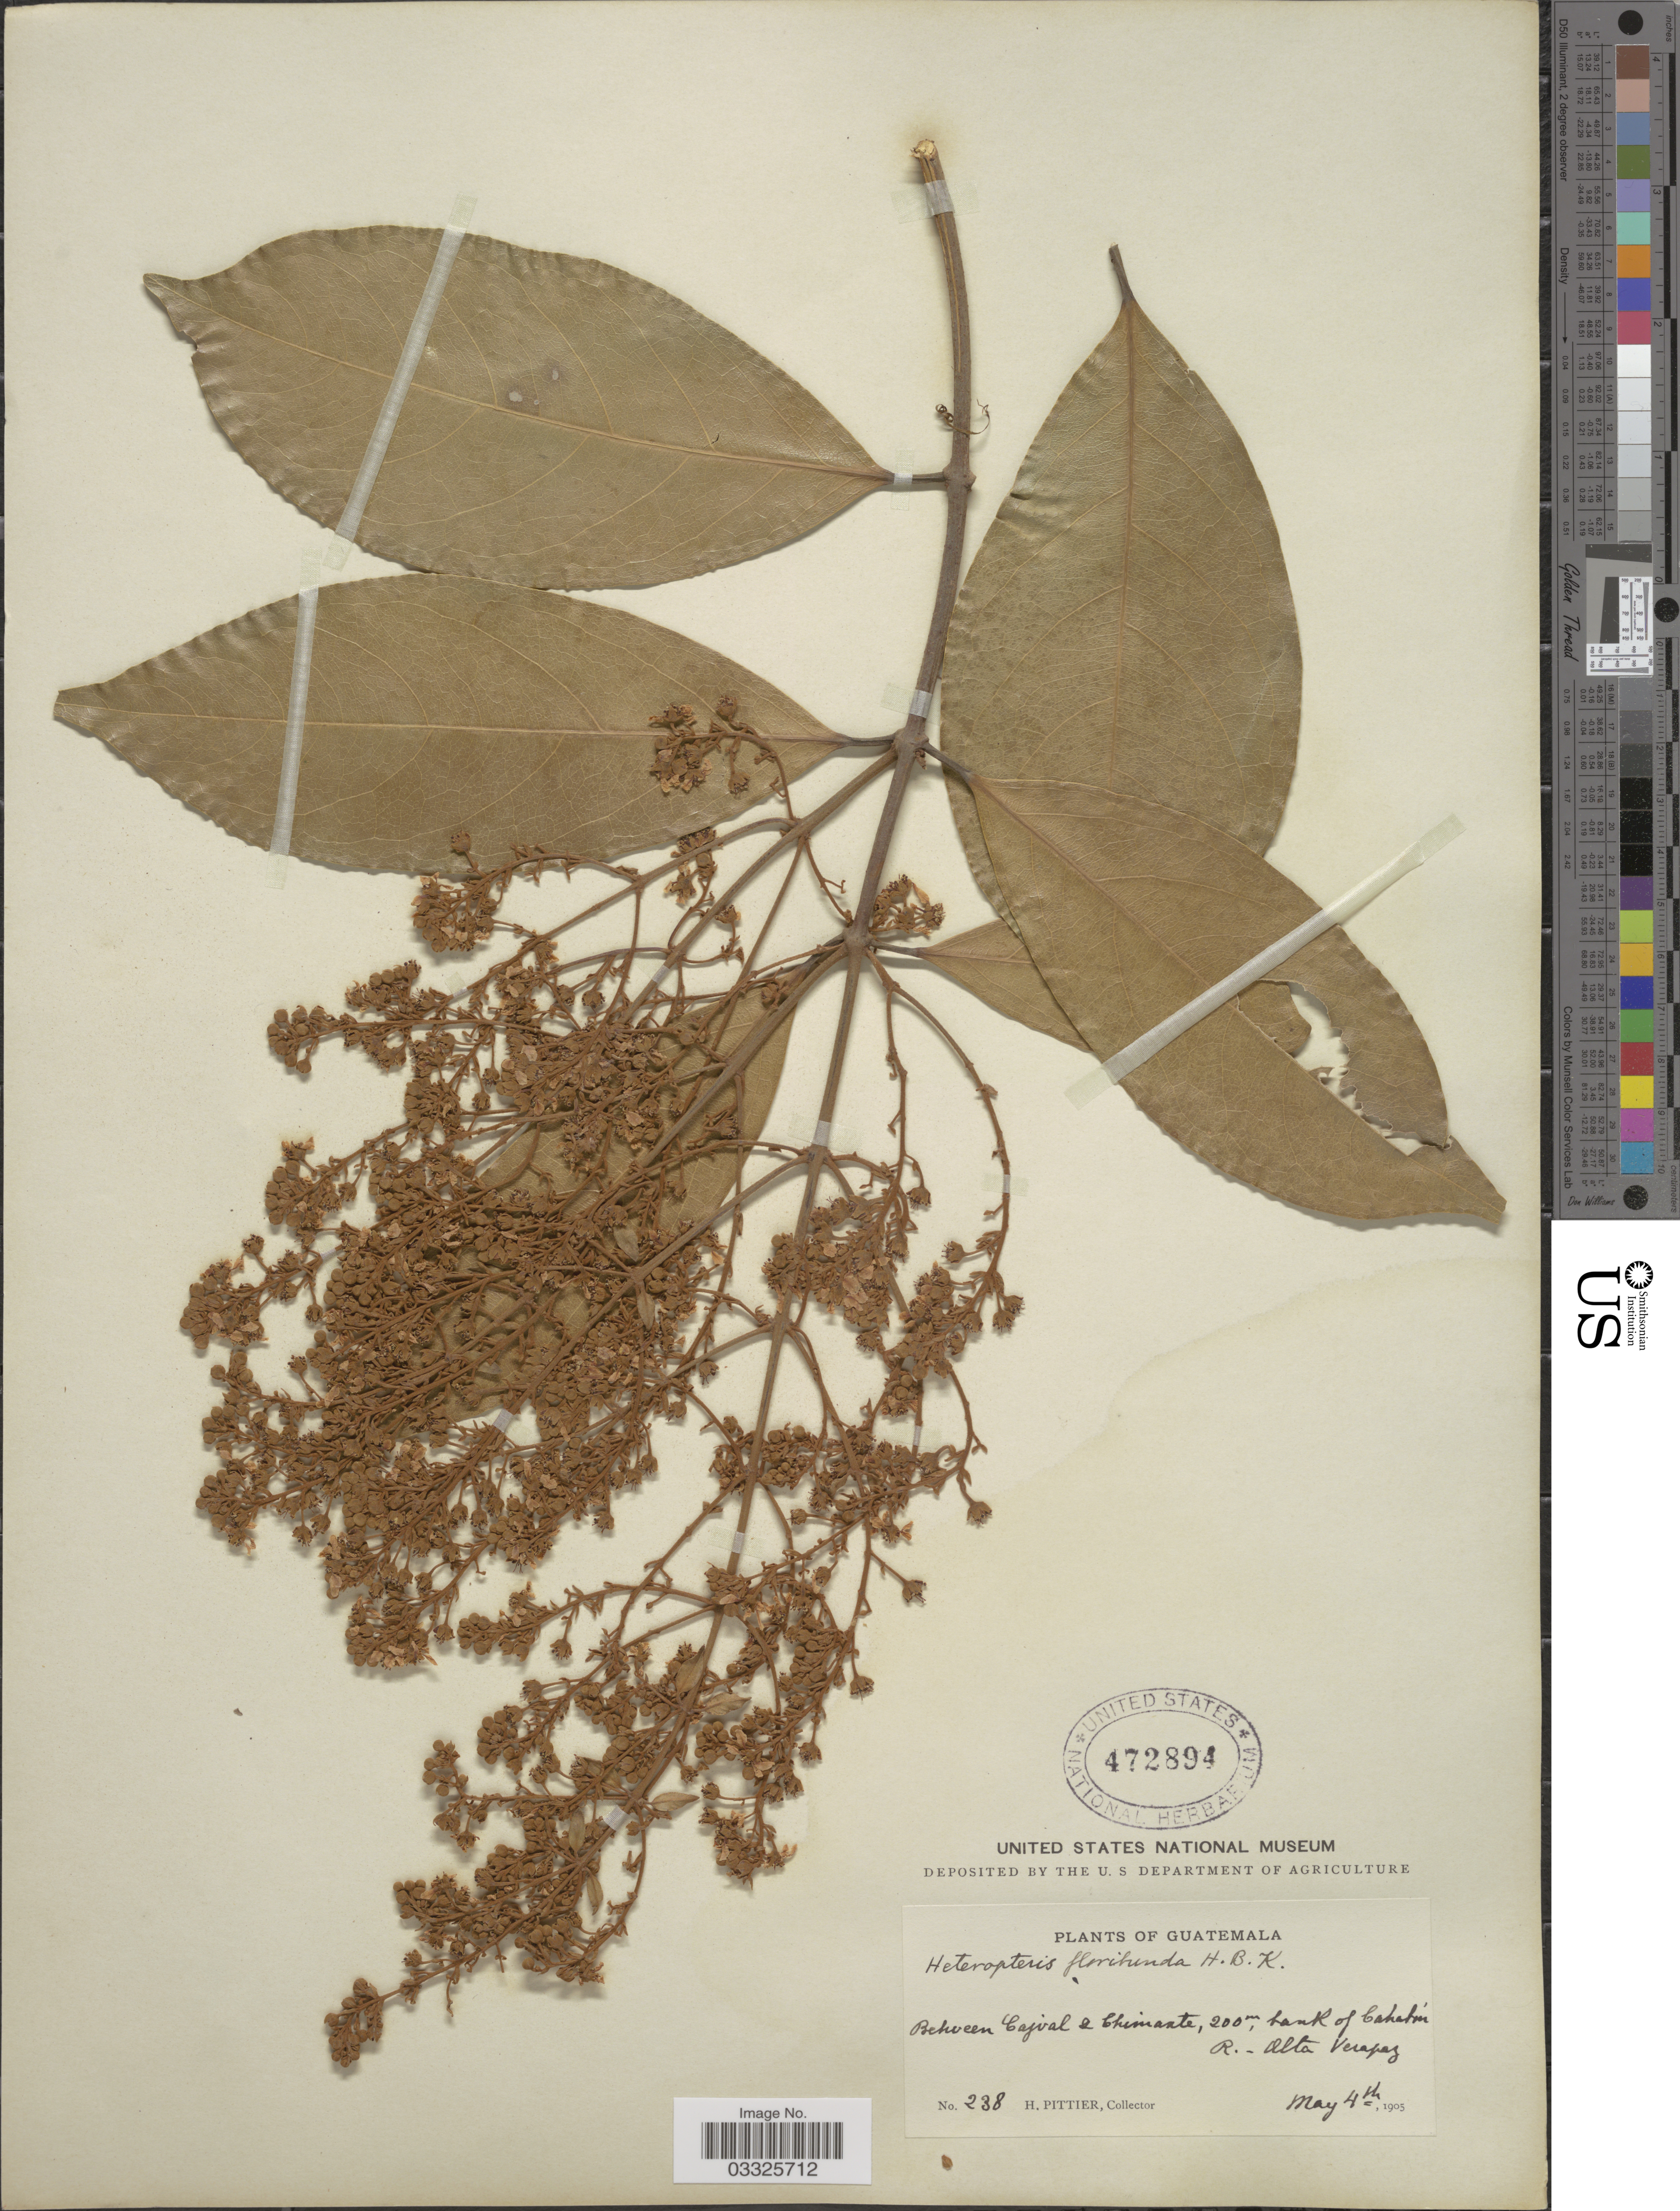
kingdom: Plantae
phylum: Tracheophyta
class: Magnoliopsida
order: Malpighiales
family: Malpighiaceae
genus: Heteropterys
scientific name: Heteropterys laurifolia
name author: (L.) A. Juss.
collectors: H. F. Pittier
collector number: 238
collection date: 1905-05-04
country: Guatemala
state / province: Alta Verapaz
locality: Between Cajval & Chimante, bank of Cahatón. R.- Alta Verapaz.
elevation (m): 200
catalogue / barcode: US 472894